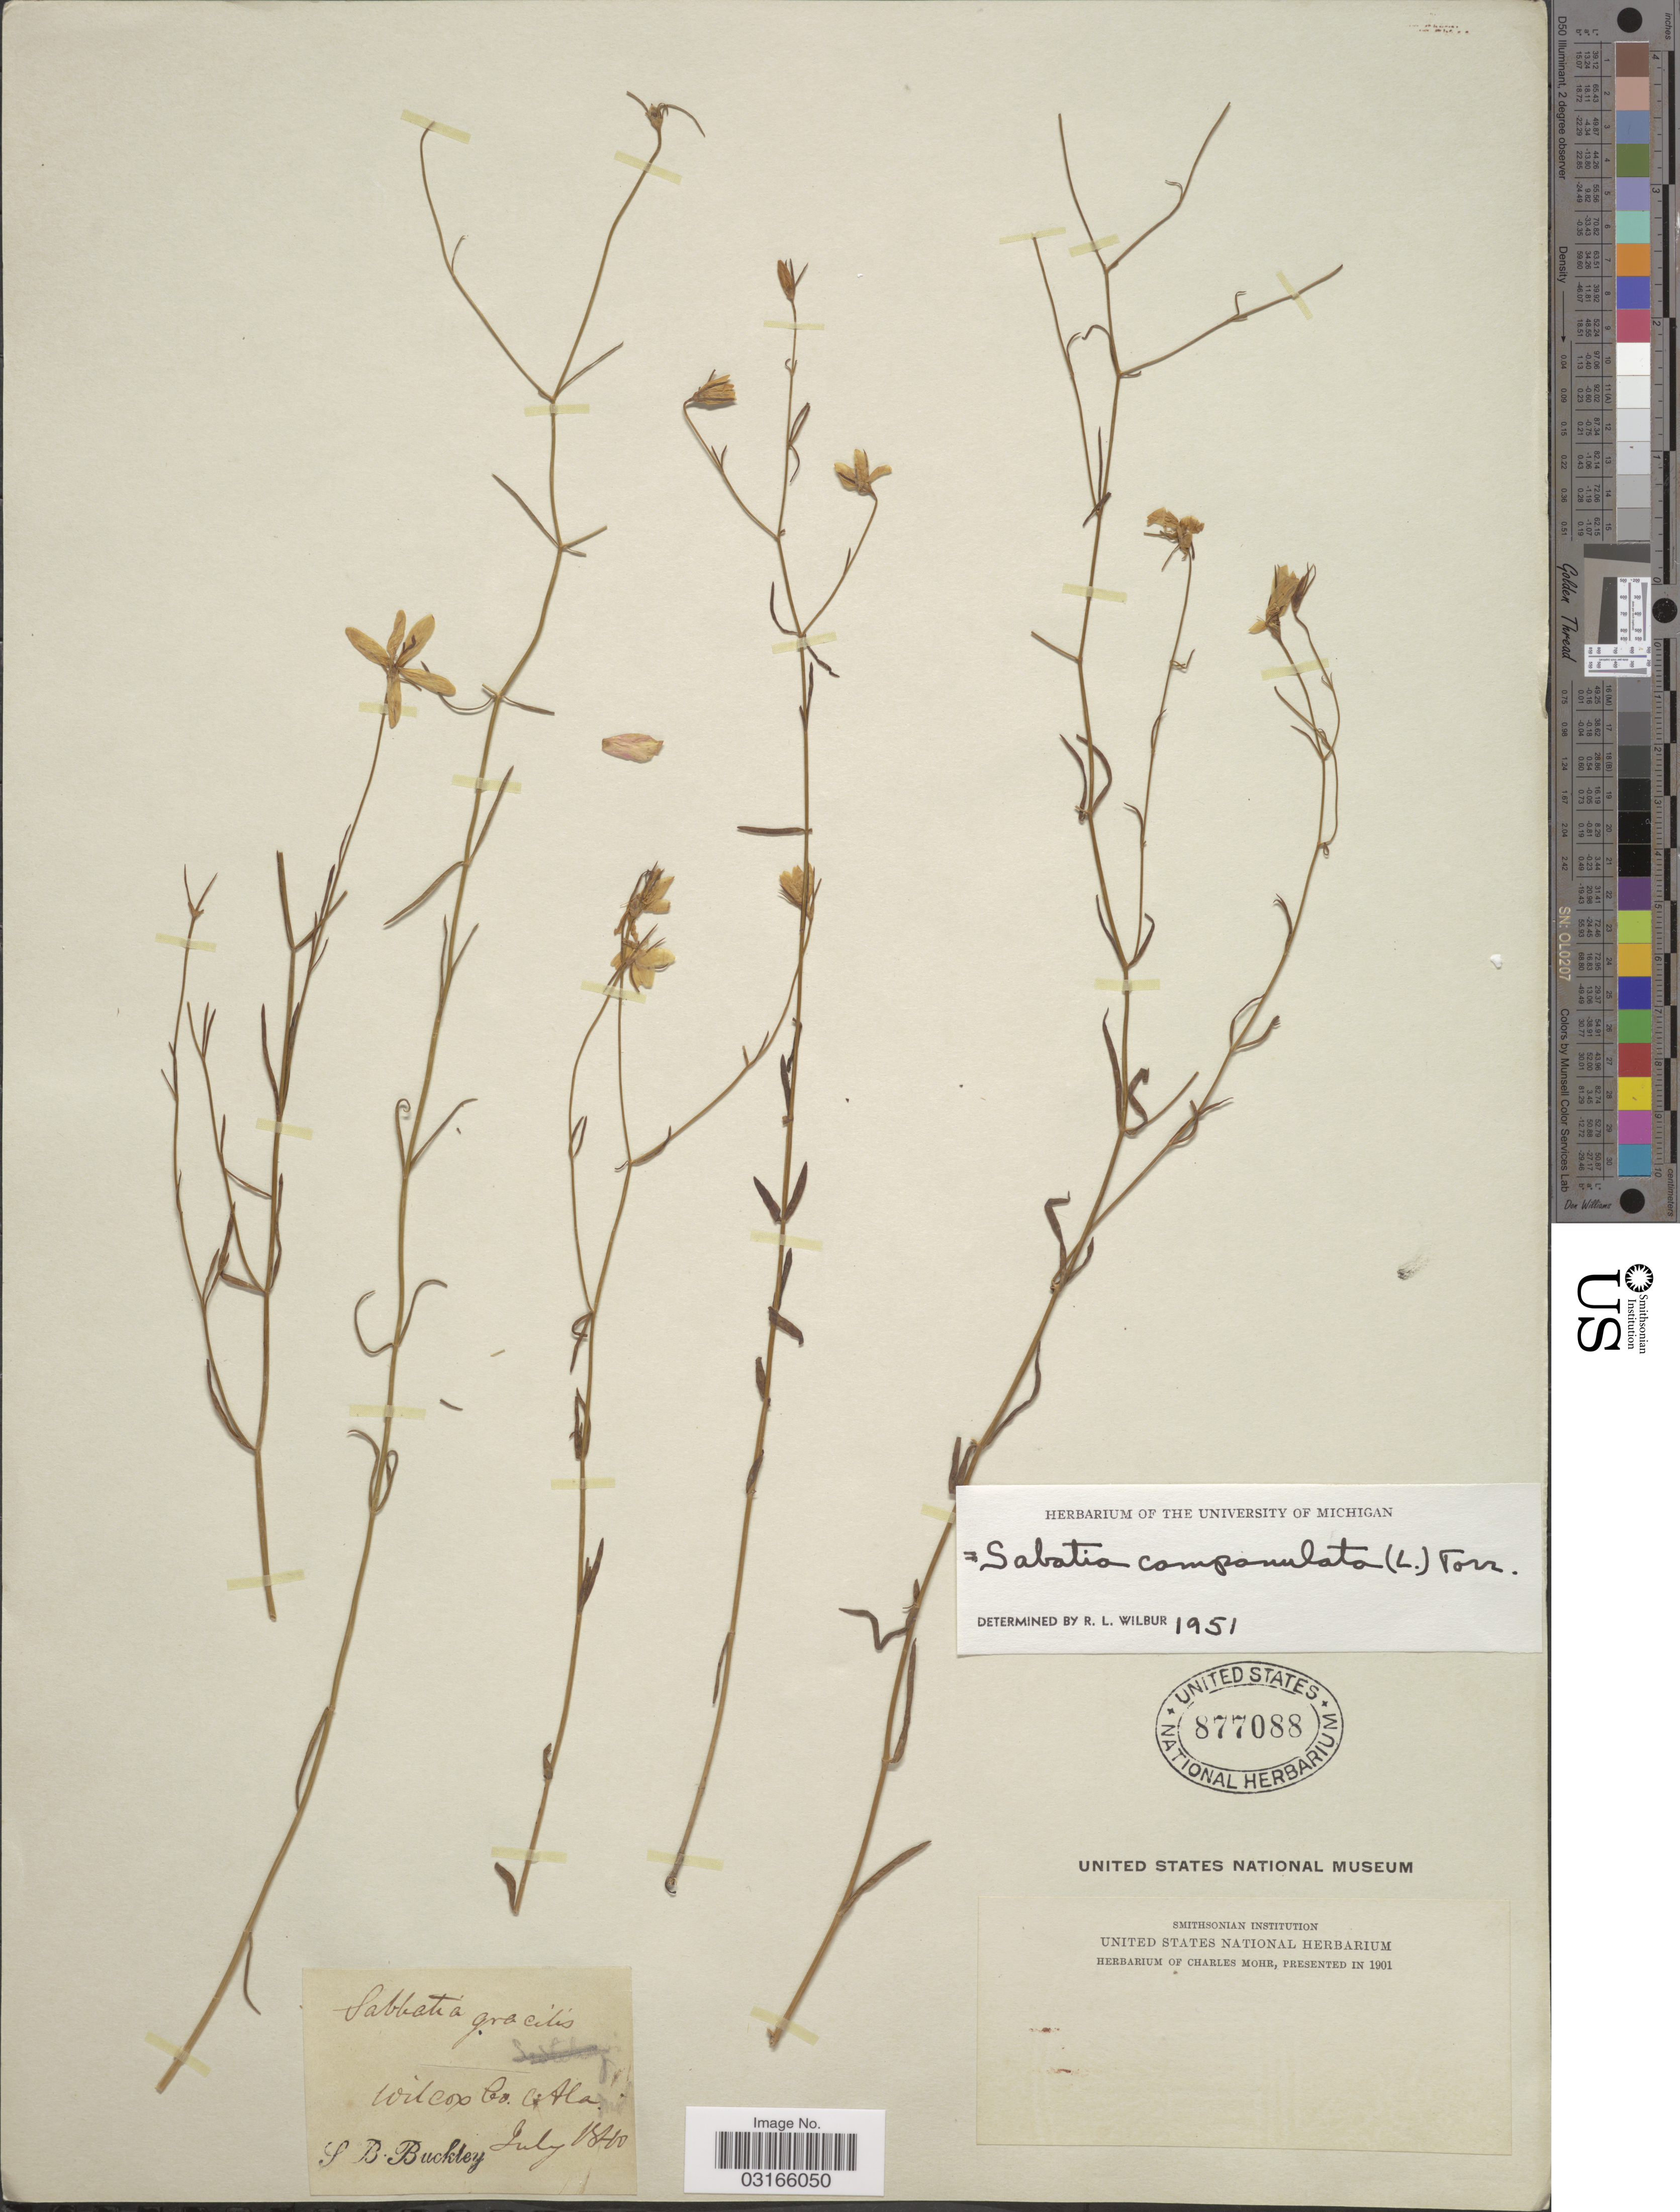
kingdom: Plantae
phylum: Tracheophyta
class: Magnoliopsida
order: Gentianales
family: Gentianaceae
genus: Sabatia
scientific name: Sabatia campanulata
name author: (L.) Torr.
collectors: S. B. Buckley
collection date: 1880-07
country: United States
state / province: Alabama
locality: Wilcox Co.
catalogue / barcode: US 877088